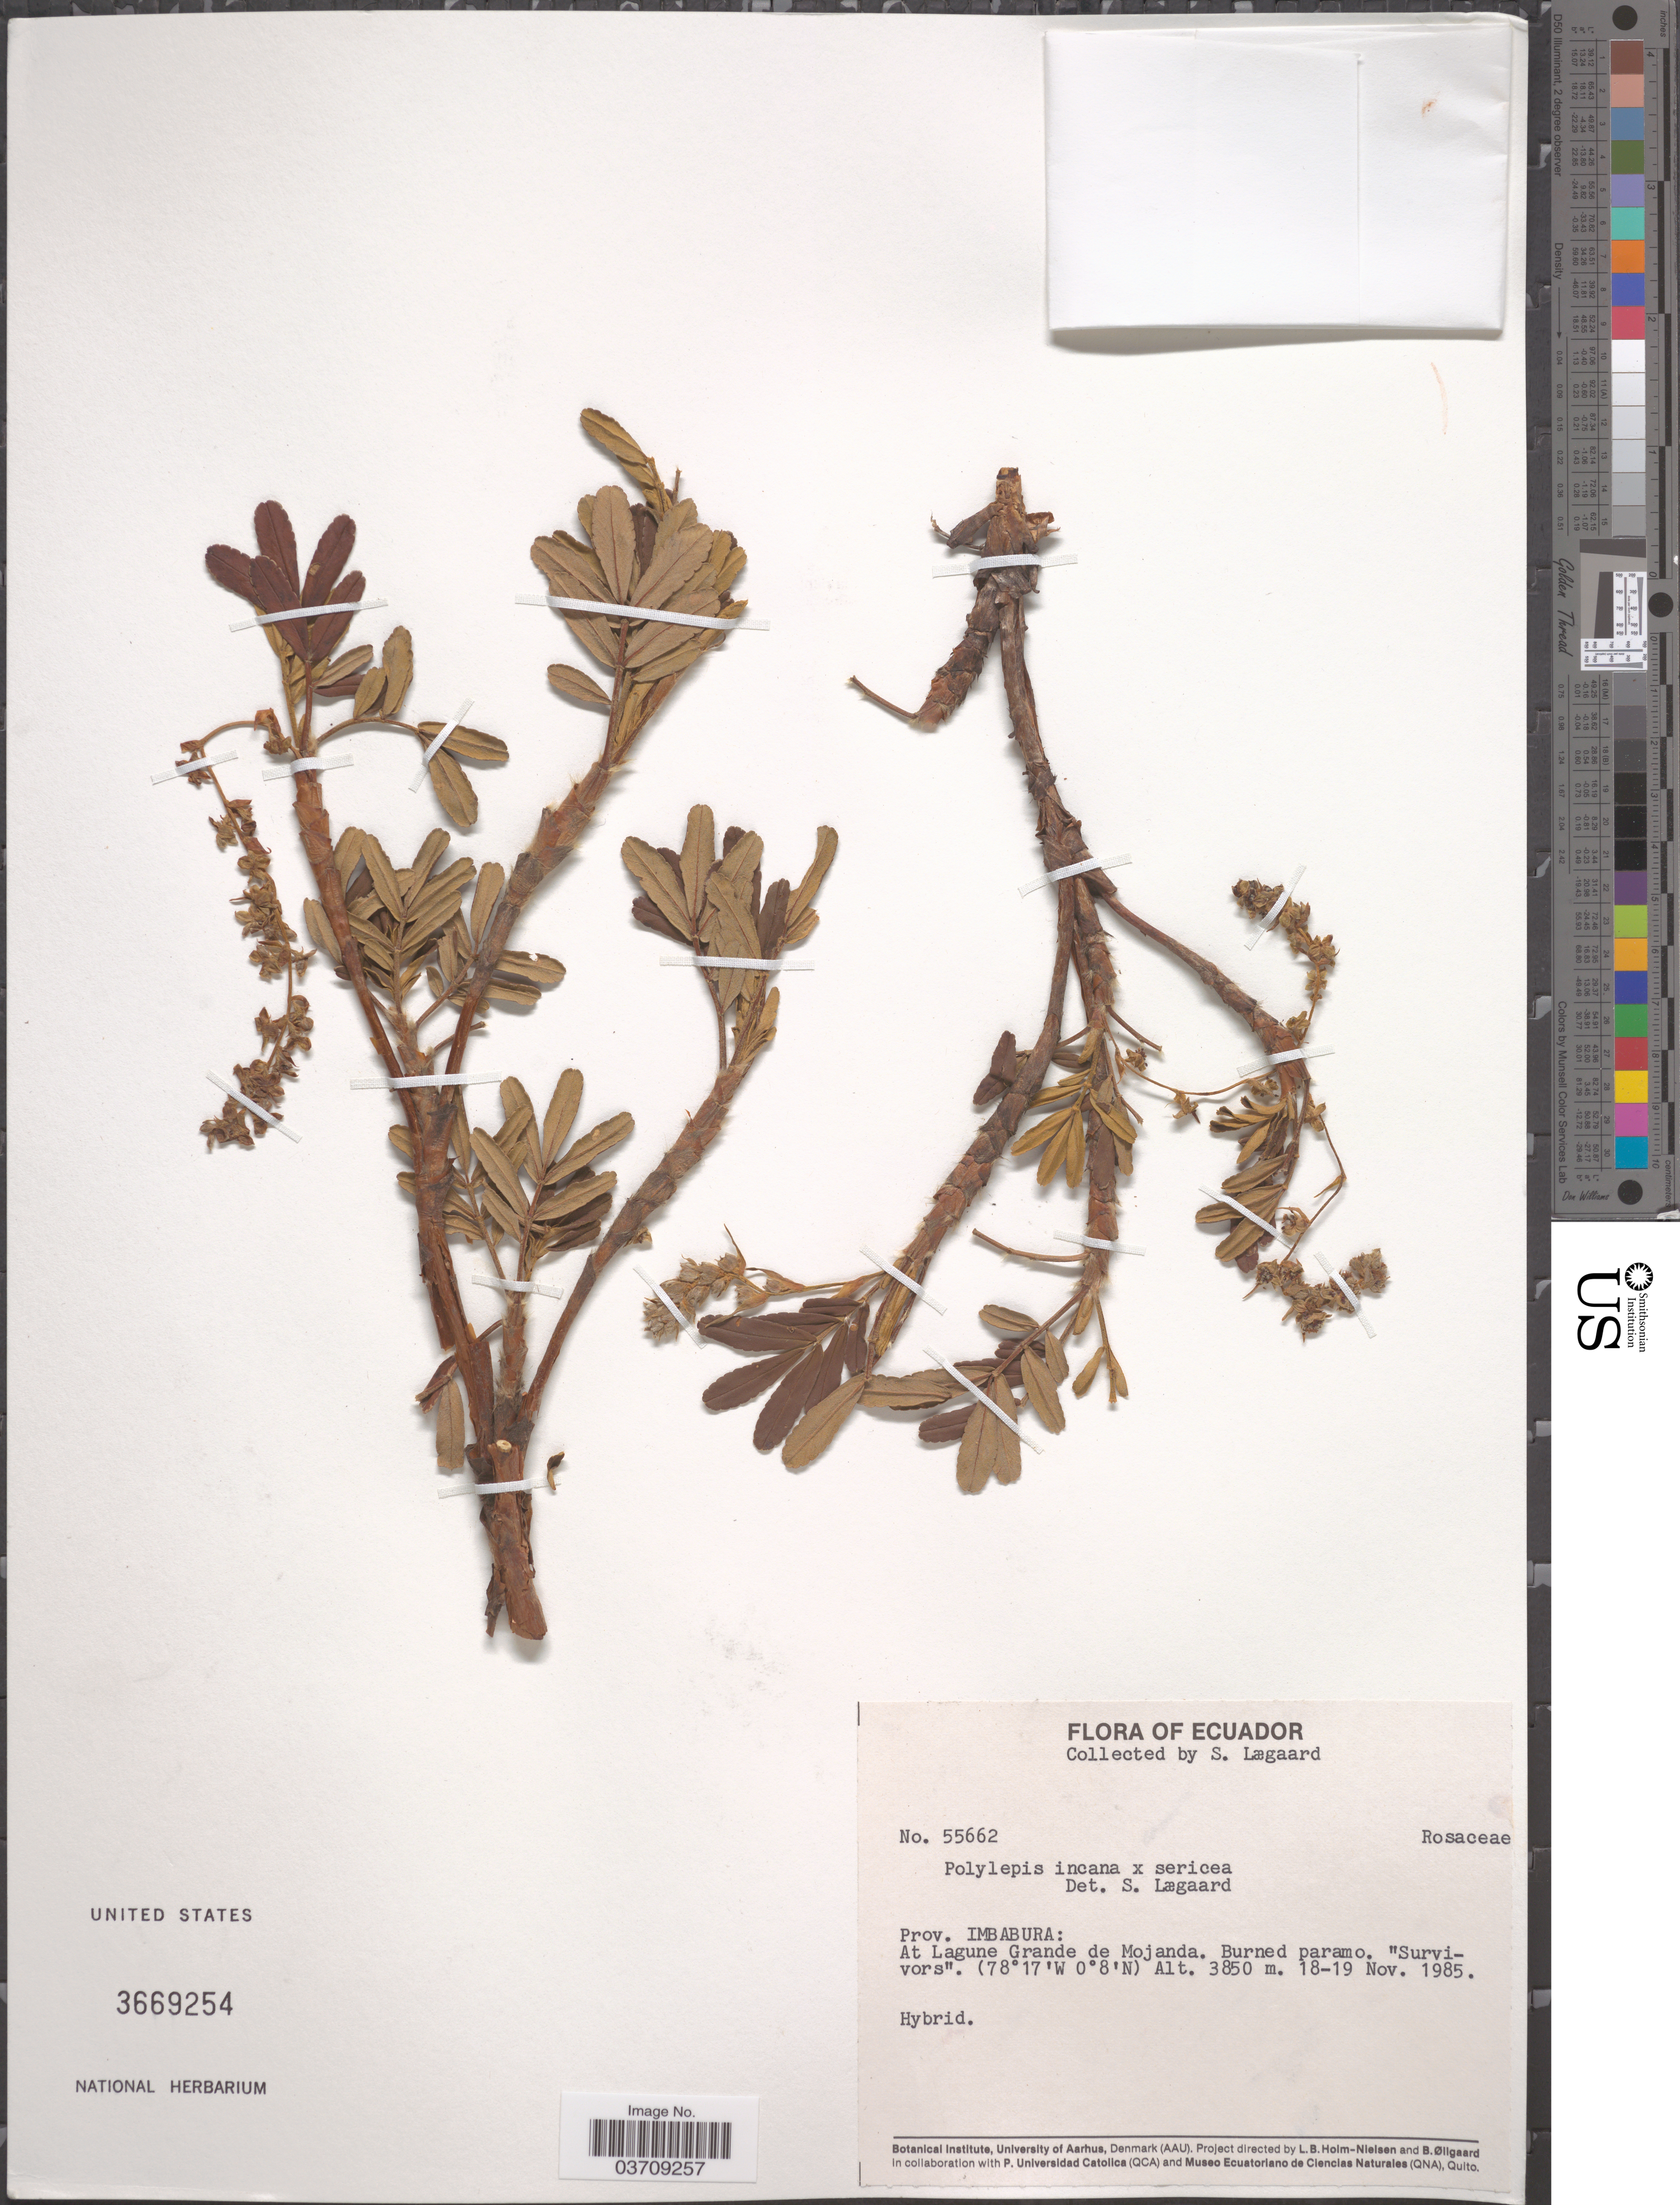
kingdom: Plantae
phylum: Tracheophyta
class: Magnoliopsida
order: Rosales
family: Rosaceae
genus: Polylepis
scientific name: Polylepis incana x P. sericea Wedd.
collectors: S. Lægaard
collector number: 55662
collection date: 1985-11-18/1985-11-19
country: Ecuador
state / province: Imbabura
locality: At Lagune Grande de Mojanda.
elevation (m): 3850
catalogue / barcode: US 3669254